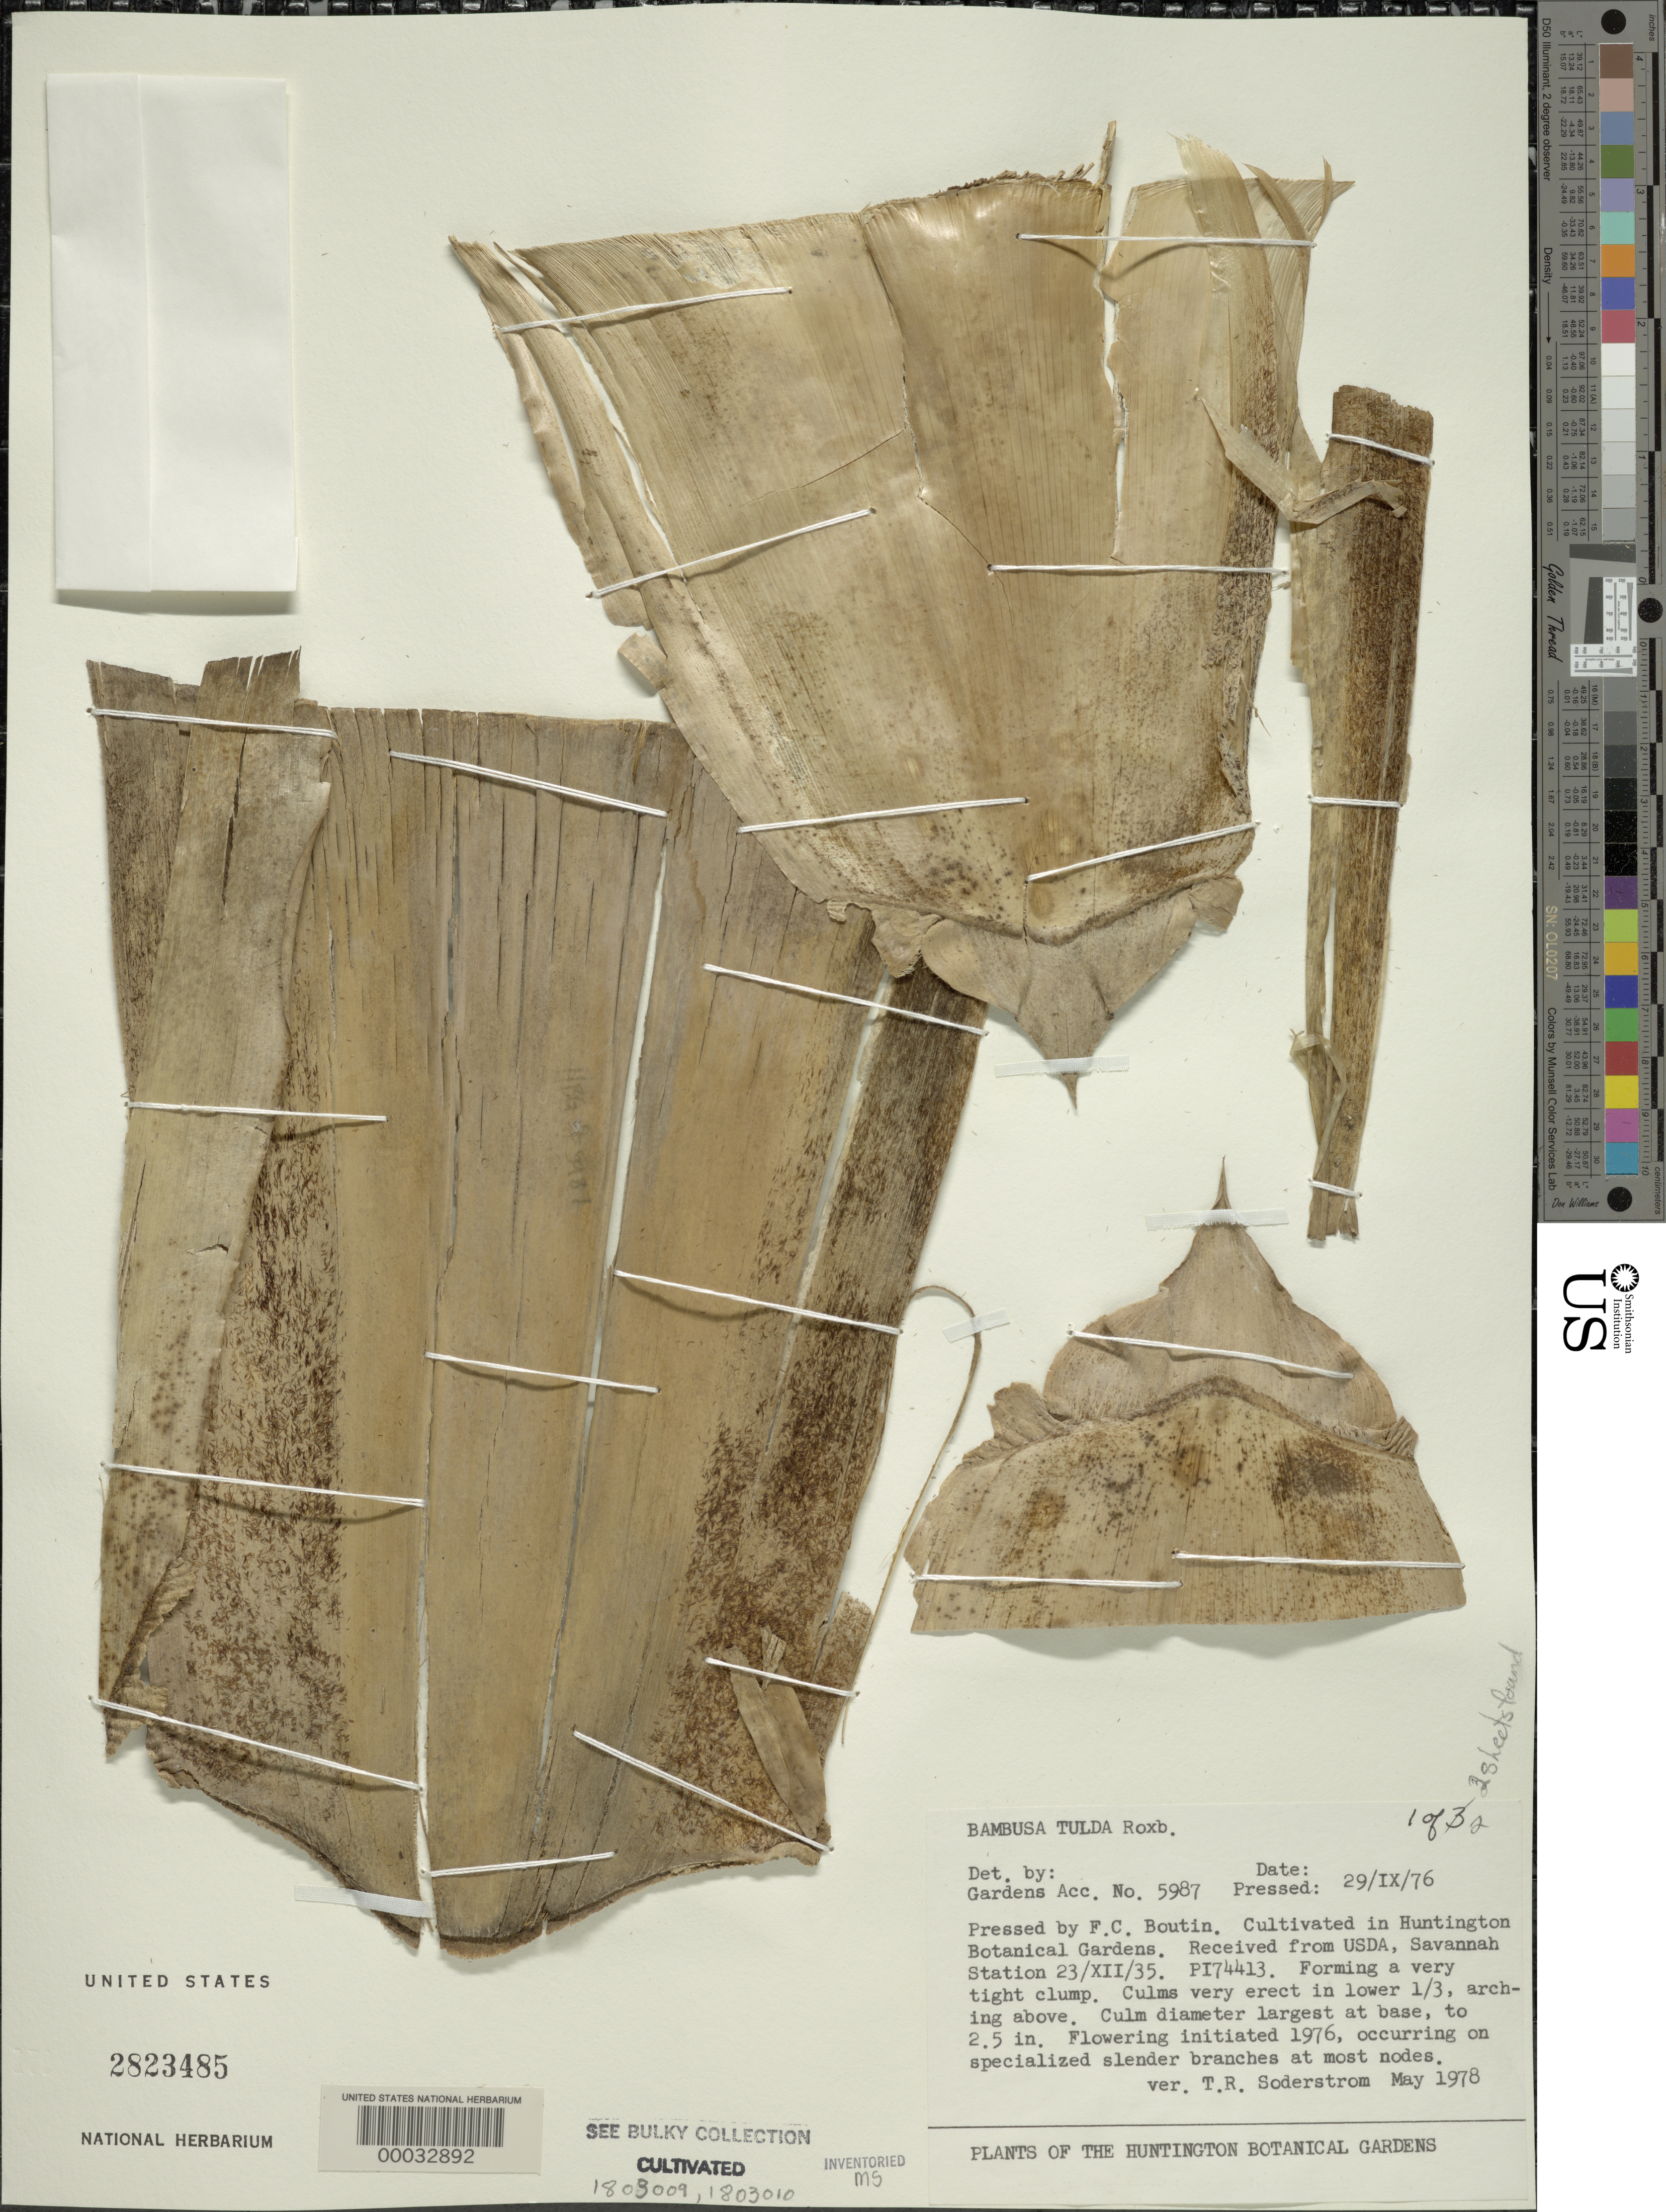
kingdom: Plantae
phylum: Tracheophyta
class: Liliopsida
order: Poales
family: Poaceae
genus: Bambusa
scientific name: Bambusa tulda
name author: Roxb.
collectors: F. Boutin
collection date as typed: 29 Sep 1976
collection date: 1976-09-29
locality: Huntington botanical gardens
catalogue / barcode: US 2823485